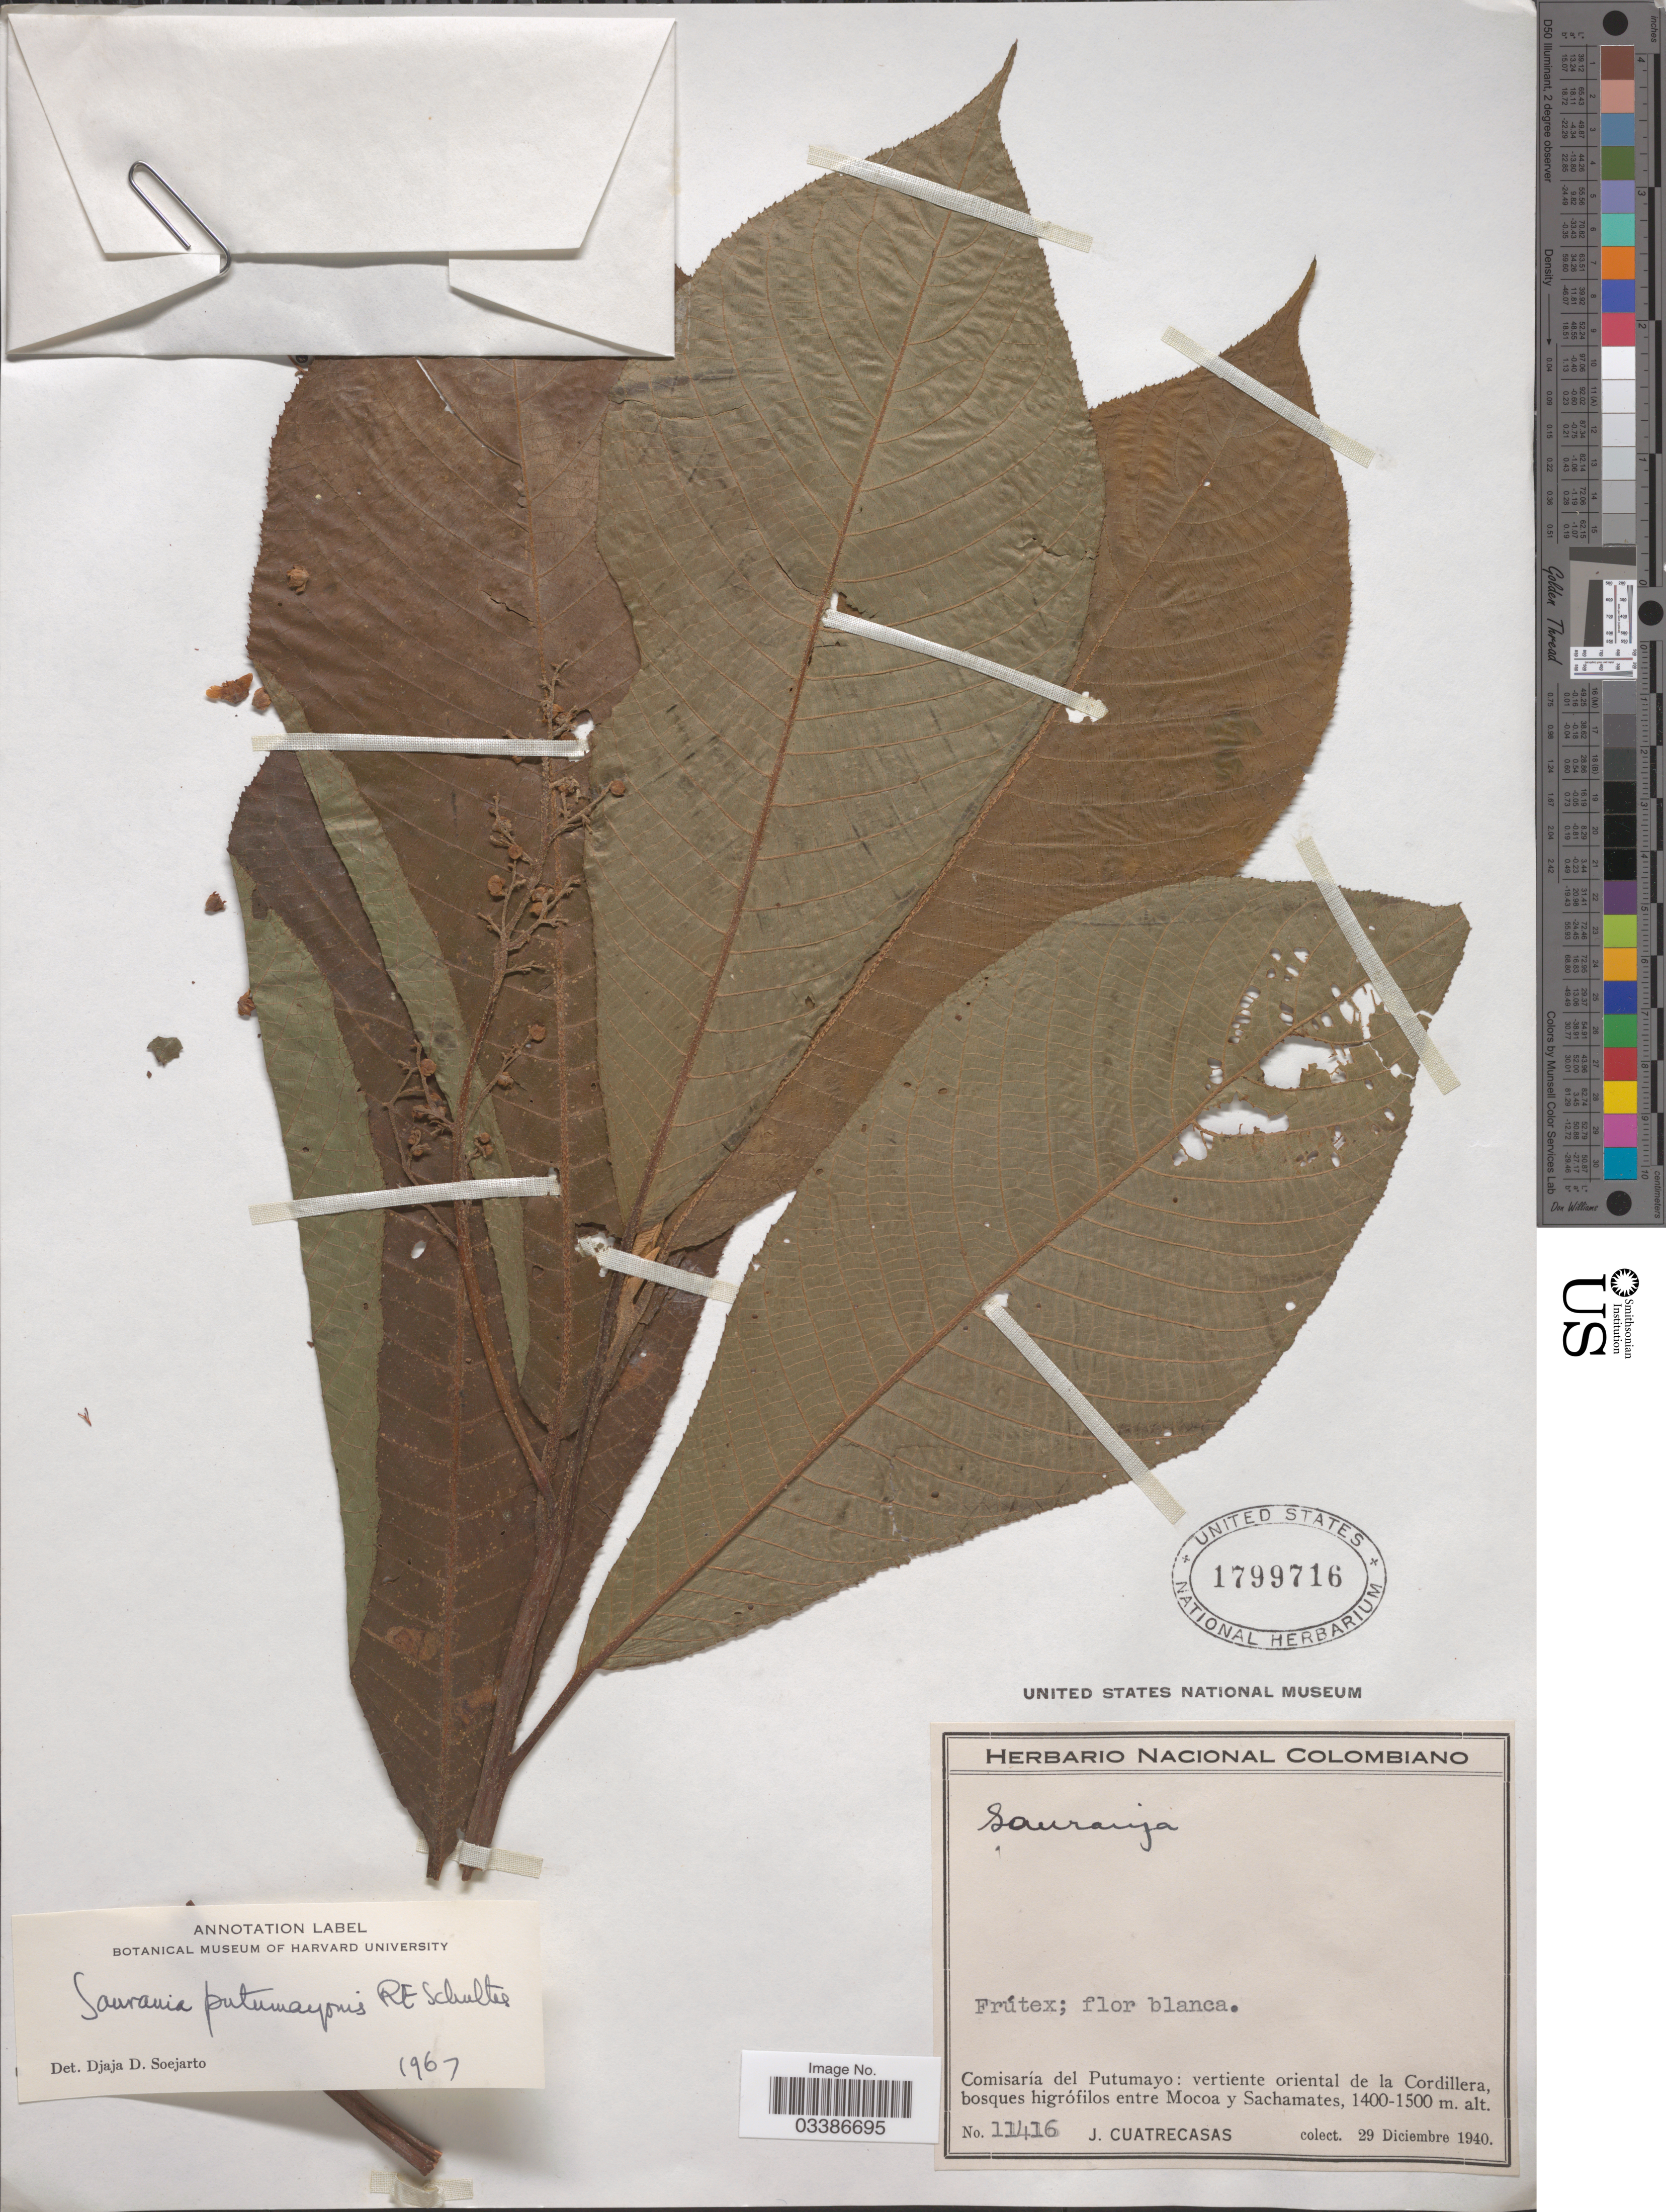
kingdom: Plantae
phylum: Tracheophyta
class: Magnoliopsida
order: Ericales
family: Actinidiaceae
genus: Saurauia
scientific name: Saurauia putumayonis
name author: R.E. Schult. & García-Barr.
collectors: J. Cuatrecasas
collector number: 11416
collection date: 1940-12-29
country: Colombia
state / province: Putumayo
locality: Comisaría del Putumayo: vertiente oriental de la Cordillera, bosques higrófilos entre Mocoa y Sachamates.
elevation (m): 1400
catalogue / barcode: US 1799716